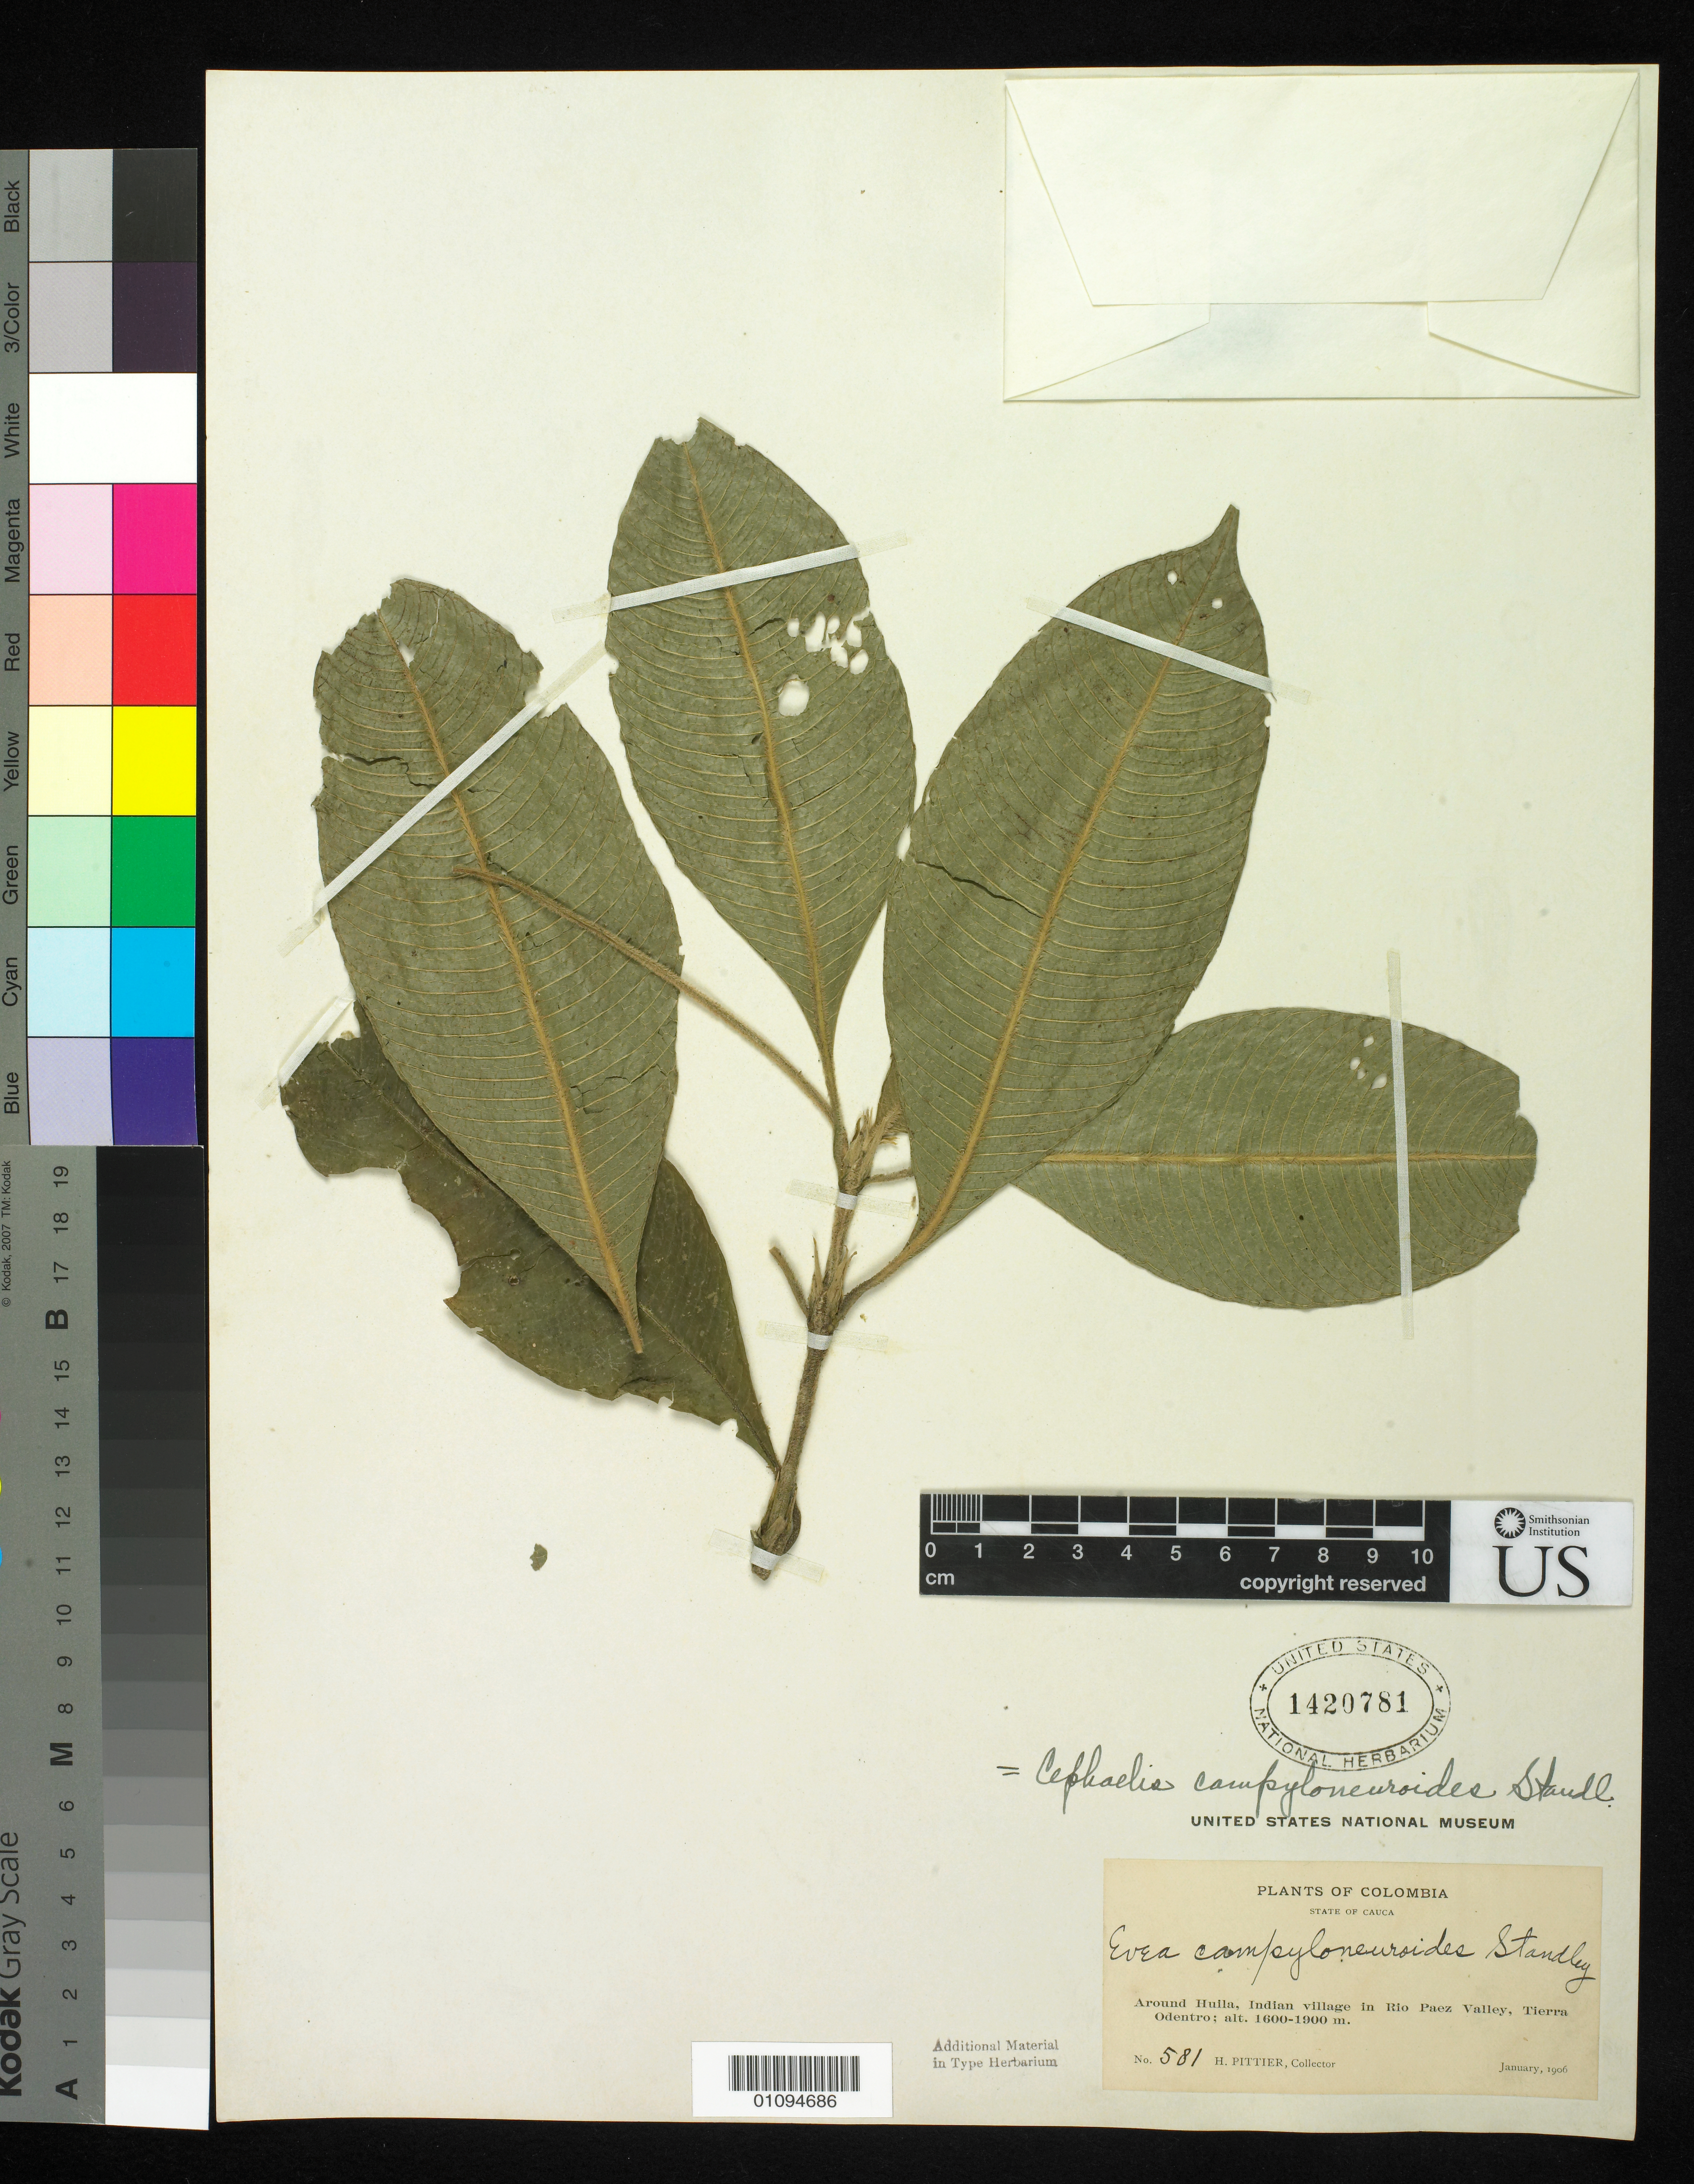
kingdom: Plantae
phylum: Tracheophyta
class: Magnoliopsida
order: Gentianales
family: Rubiaceae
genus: Cephaelis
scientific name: Cephaelis campyloneuroides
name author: (Standl.) Standl.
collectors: H. F. Pittier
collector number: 581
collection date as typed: Jan 1906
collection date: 1906-01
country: Colombia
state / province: Cauca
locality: Around Huila, Rio Paez Valley, Tierra Odentro.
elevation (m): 1600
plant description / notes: Same collection number as type (Pittier 581) of Evea campyloneuroides and probably original material but bears a different collection date (Jan 1906) not cited in protologue and is apparently not part of the type gathering and neither an isotype nor paratype.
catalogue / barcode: US 1420781